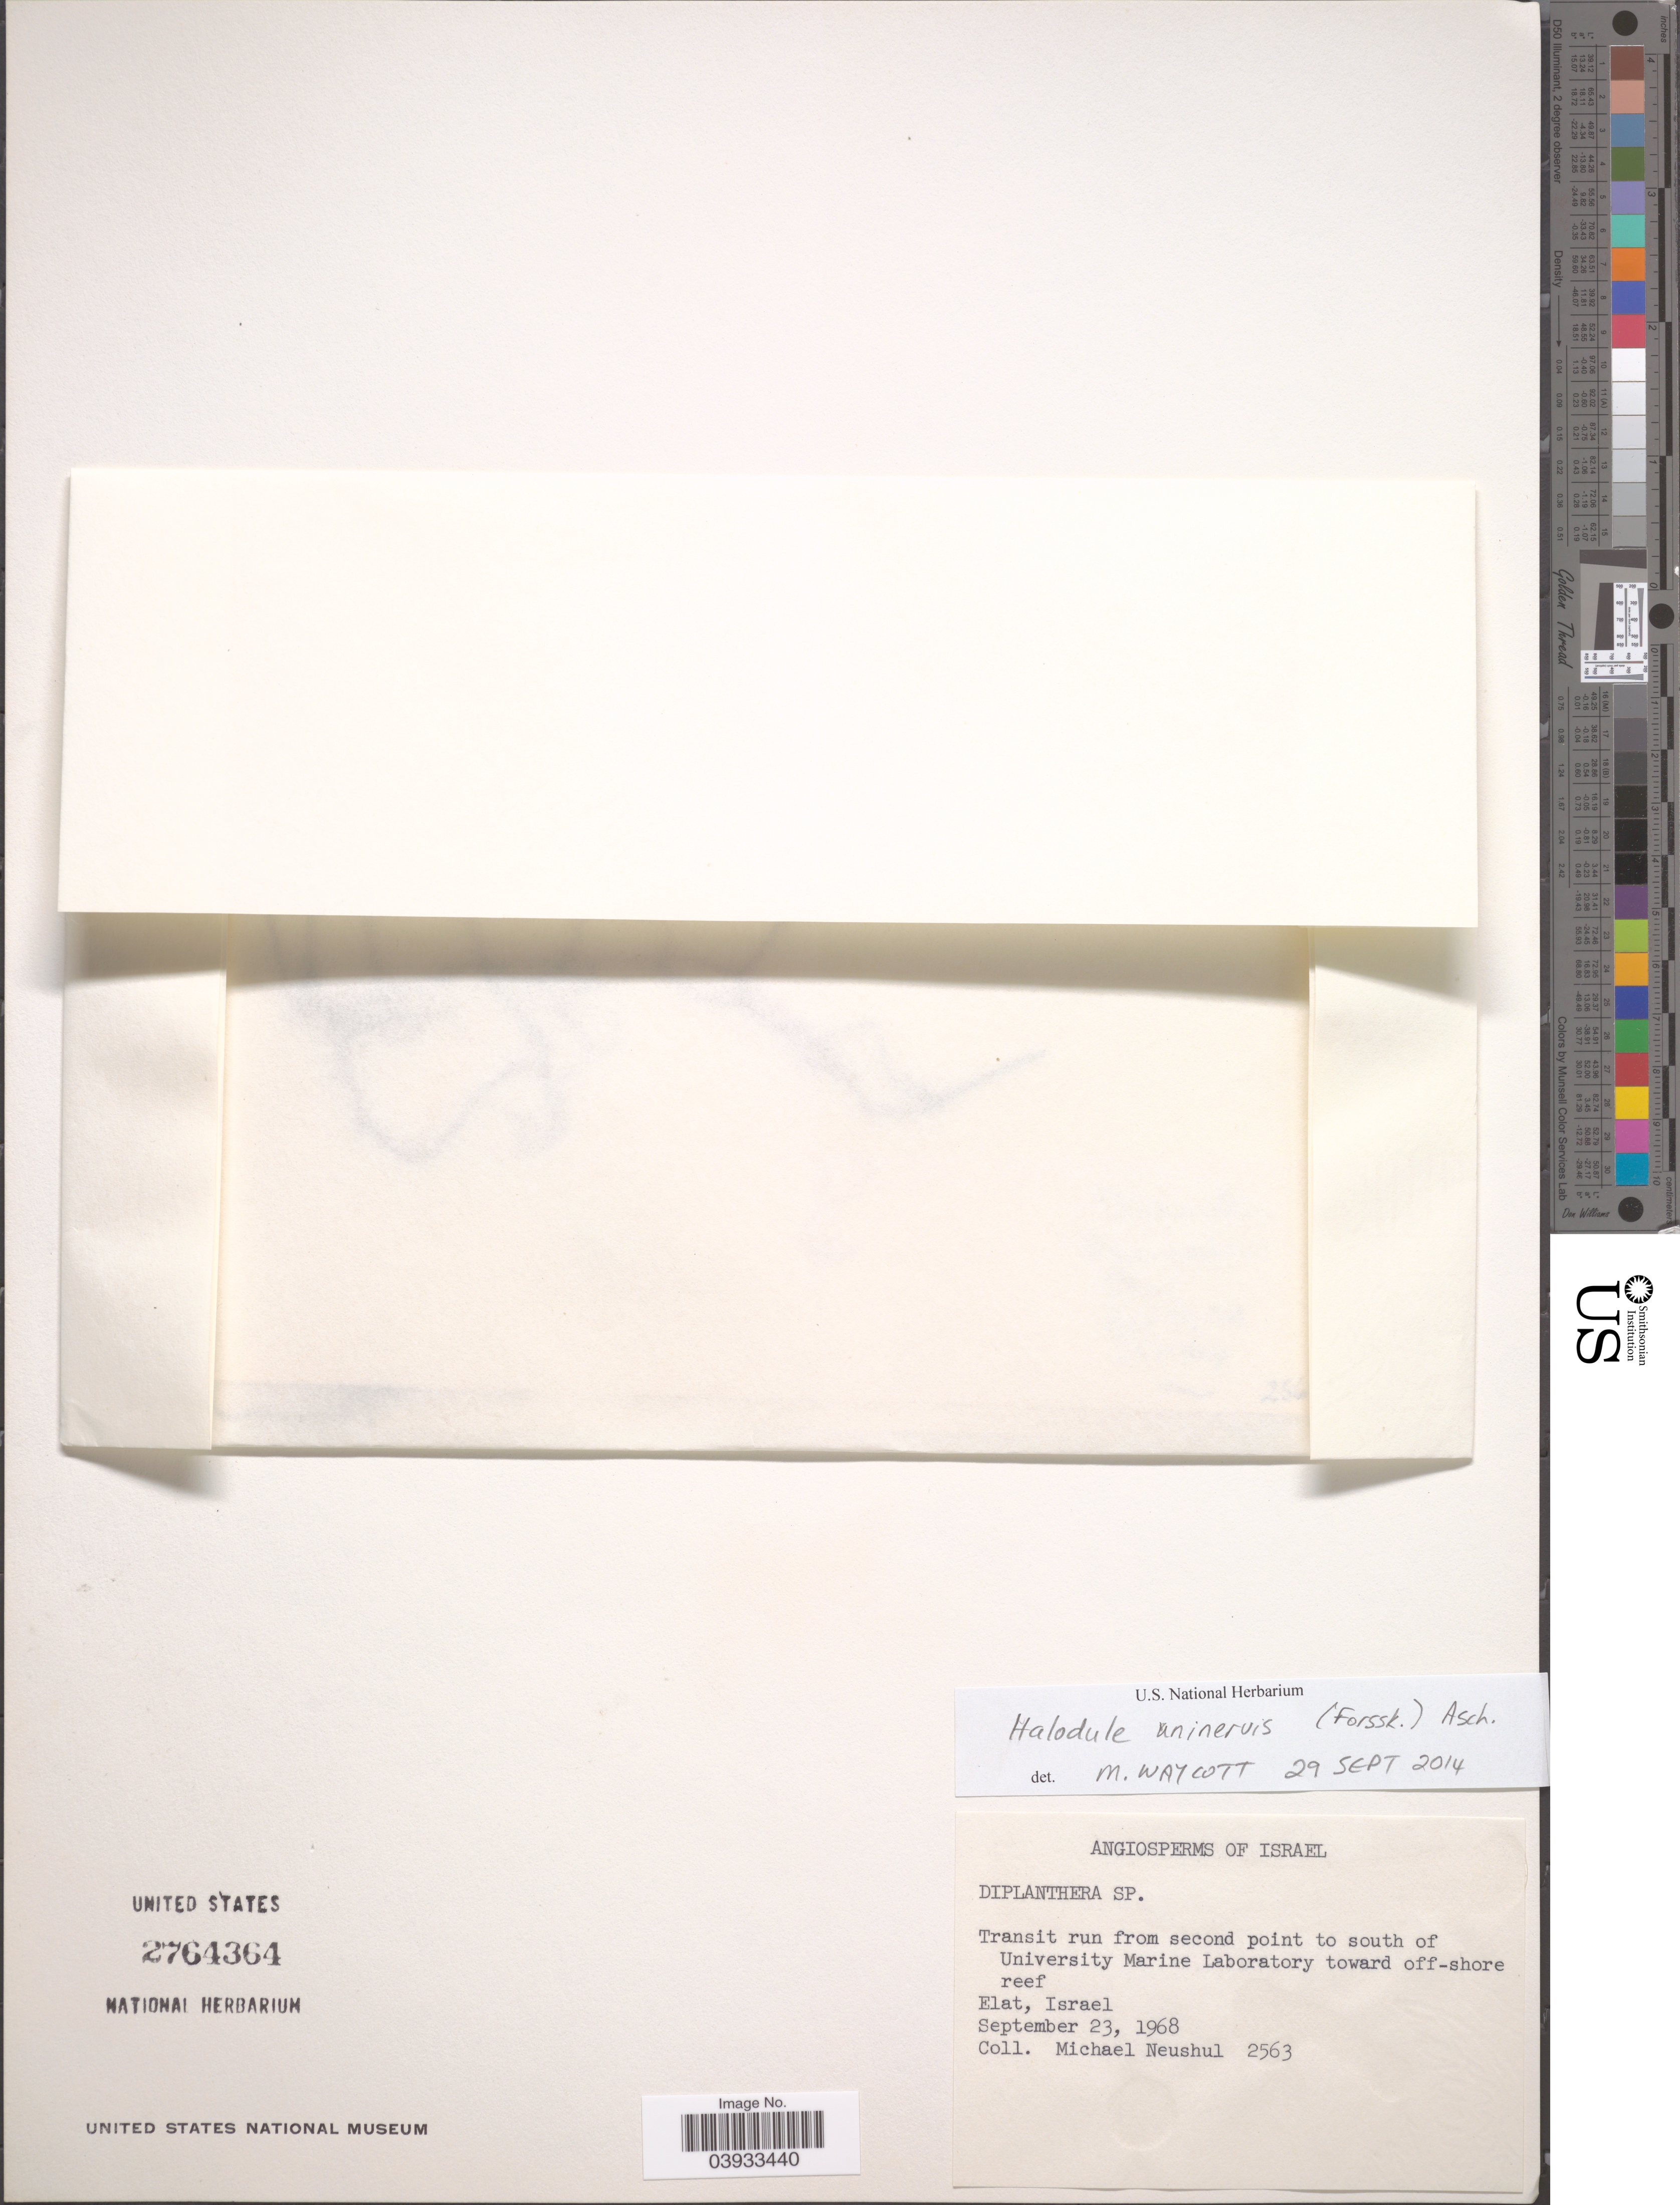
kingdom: Plantae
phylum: Tracheophyta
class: Liliopsida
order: Alismatales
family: Cymodoceaceae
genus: Halodule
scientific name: Halodule uninervis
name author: (Forssk.) Asch.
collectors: M. Neushul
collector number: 2563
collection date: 1968-09-23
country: Israel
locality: Transit run from second point to south of University Marine Laboratory toward off-shore reef. Elat.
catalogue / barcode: US 2764364